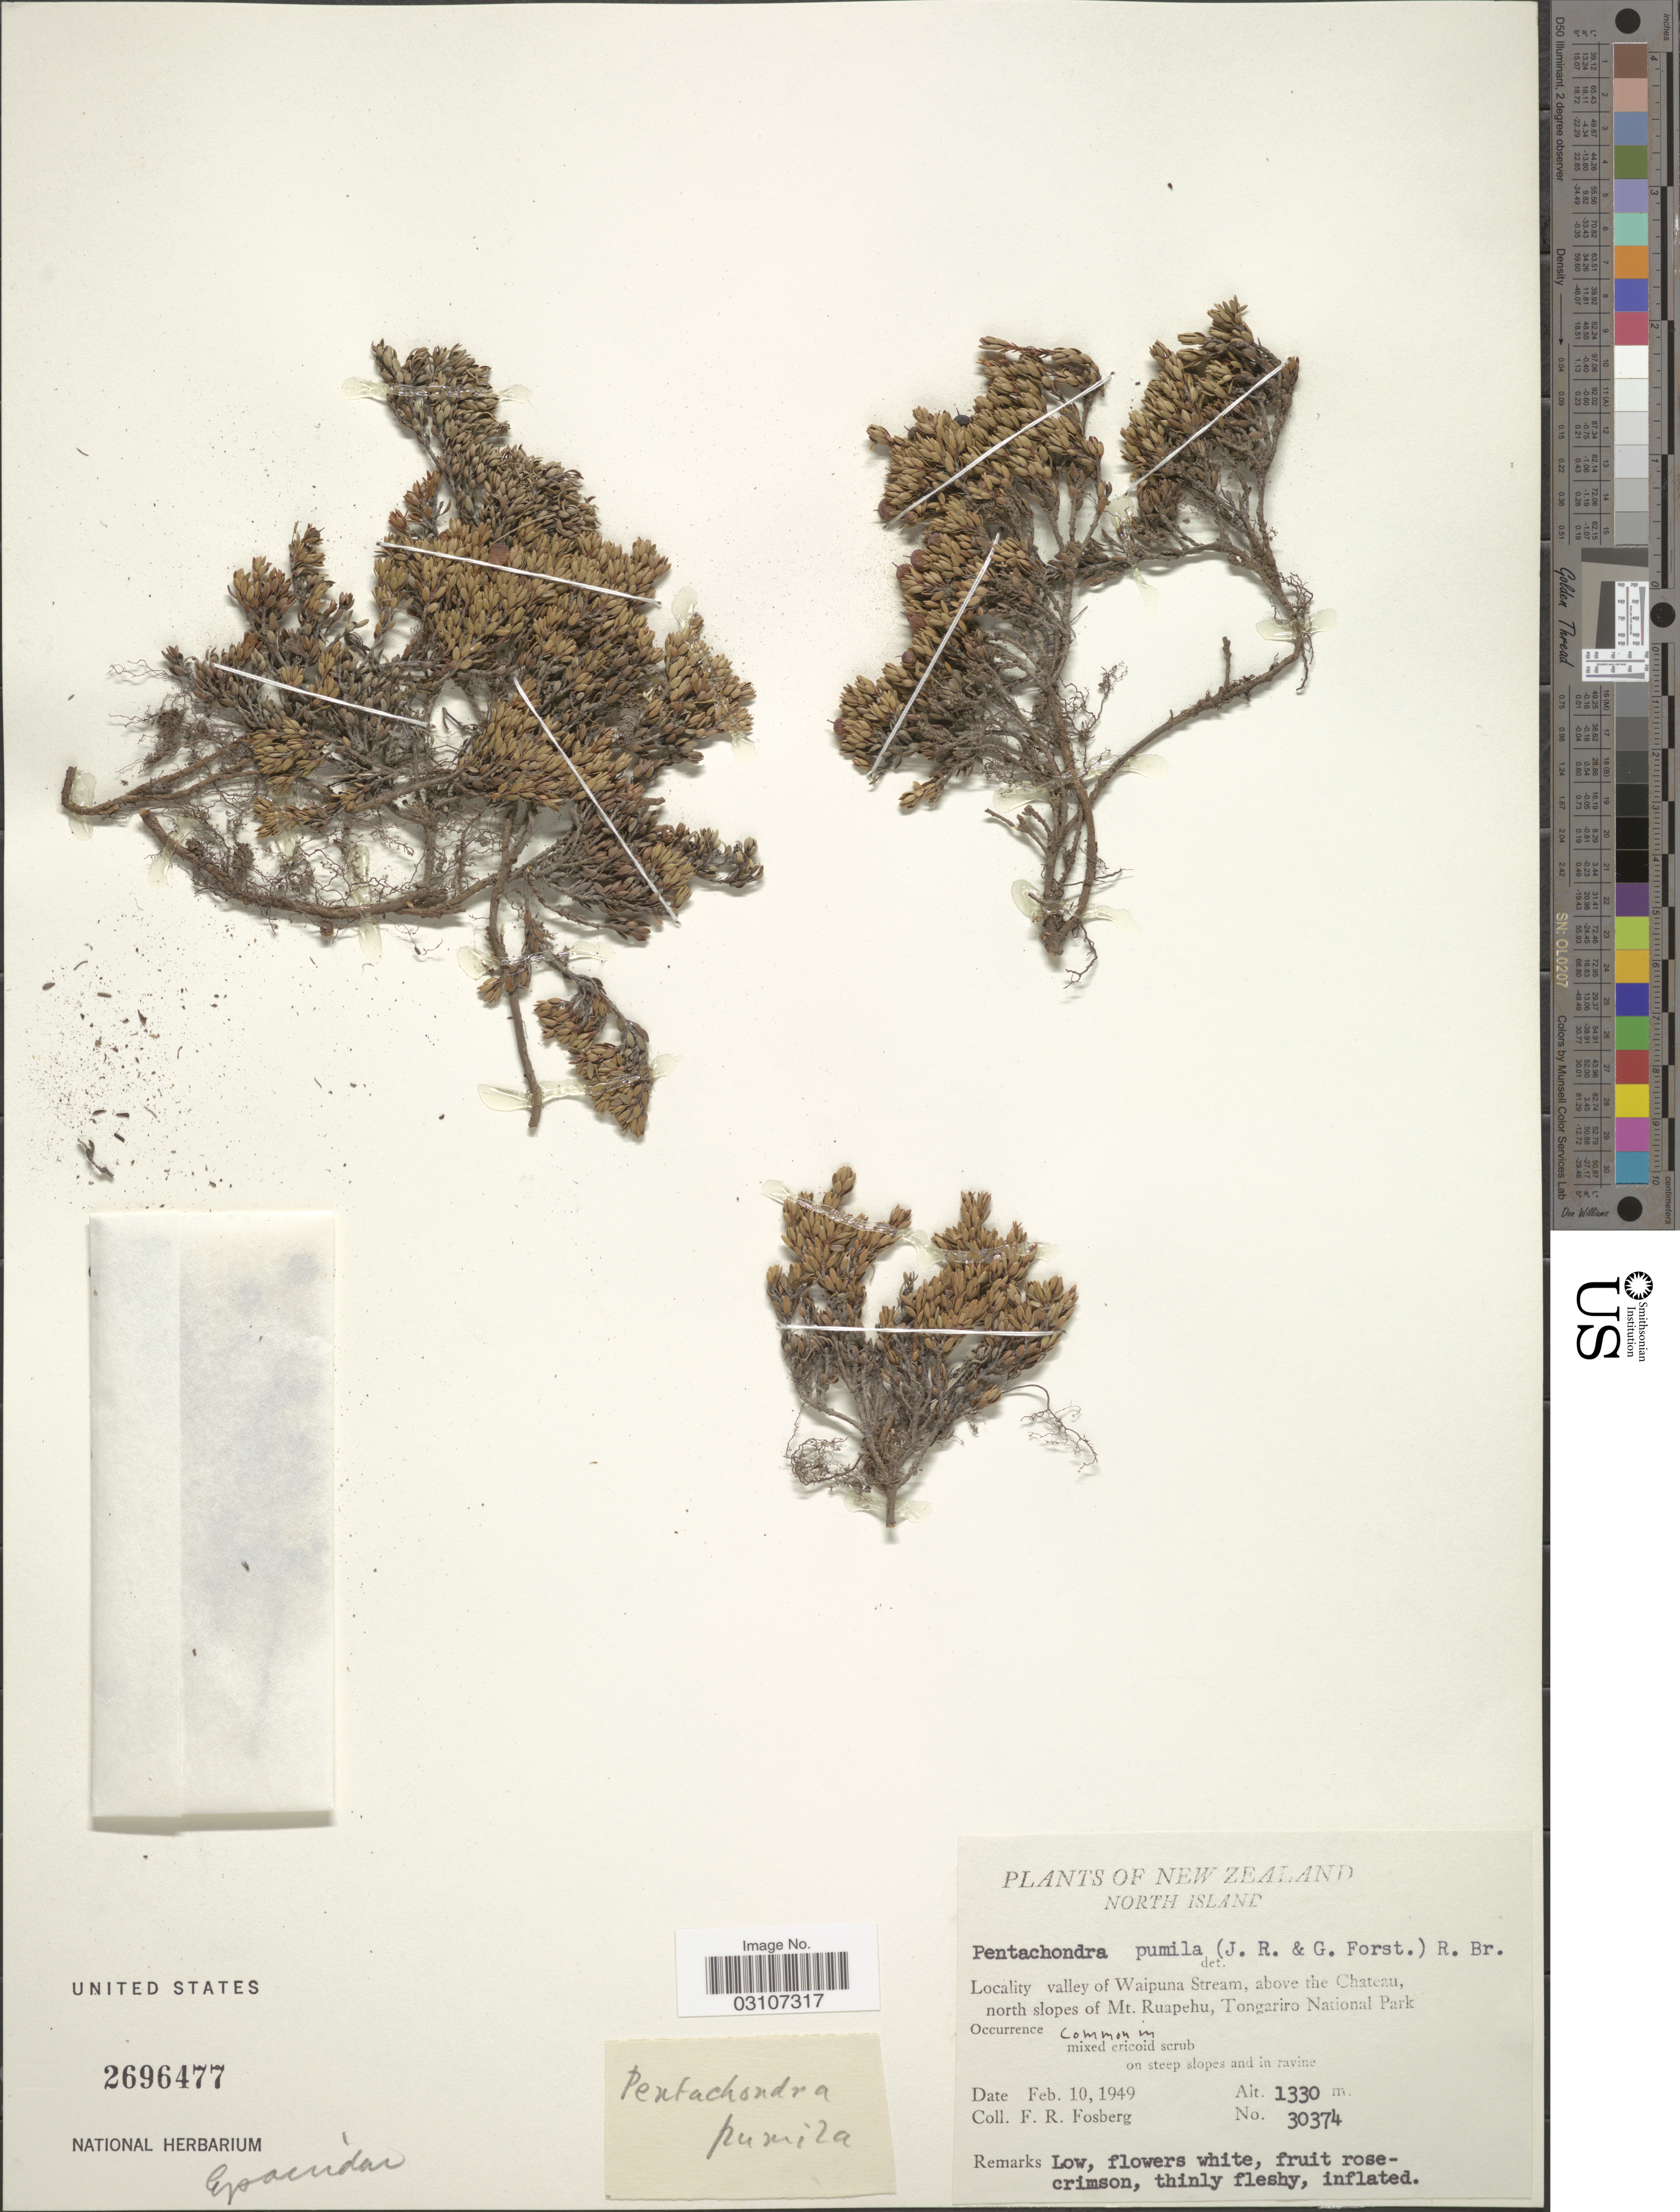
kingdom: Plantae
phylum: Tracheophyta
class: Magnoliopsida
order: Ericales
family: Ericaceae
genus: Pentachondra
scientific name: Pentachondra pumila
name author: (J.R. Forst. & G. Forst.) R. Br.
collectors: F. R. Fosberg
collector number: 30374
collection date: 1949-02-10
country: New Zealand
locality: North Island. Valley of Waipuna Stream, above the Chateau, north slopes of Mt. Ruapehu, Tongariro National Park.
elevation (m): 1330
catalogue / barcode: US 2696477